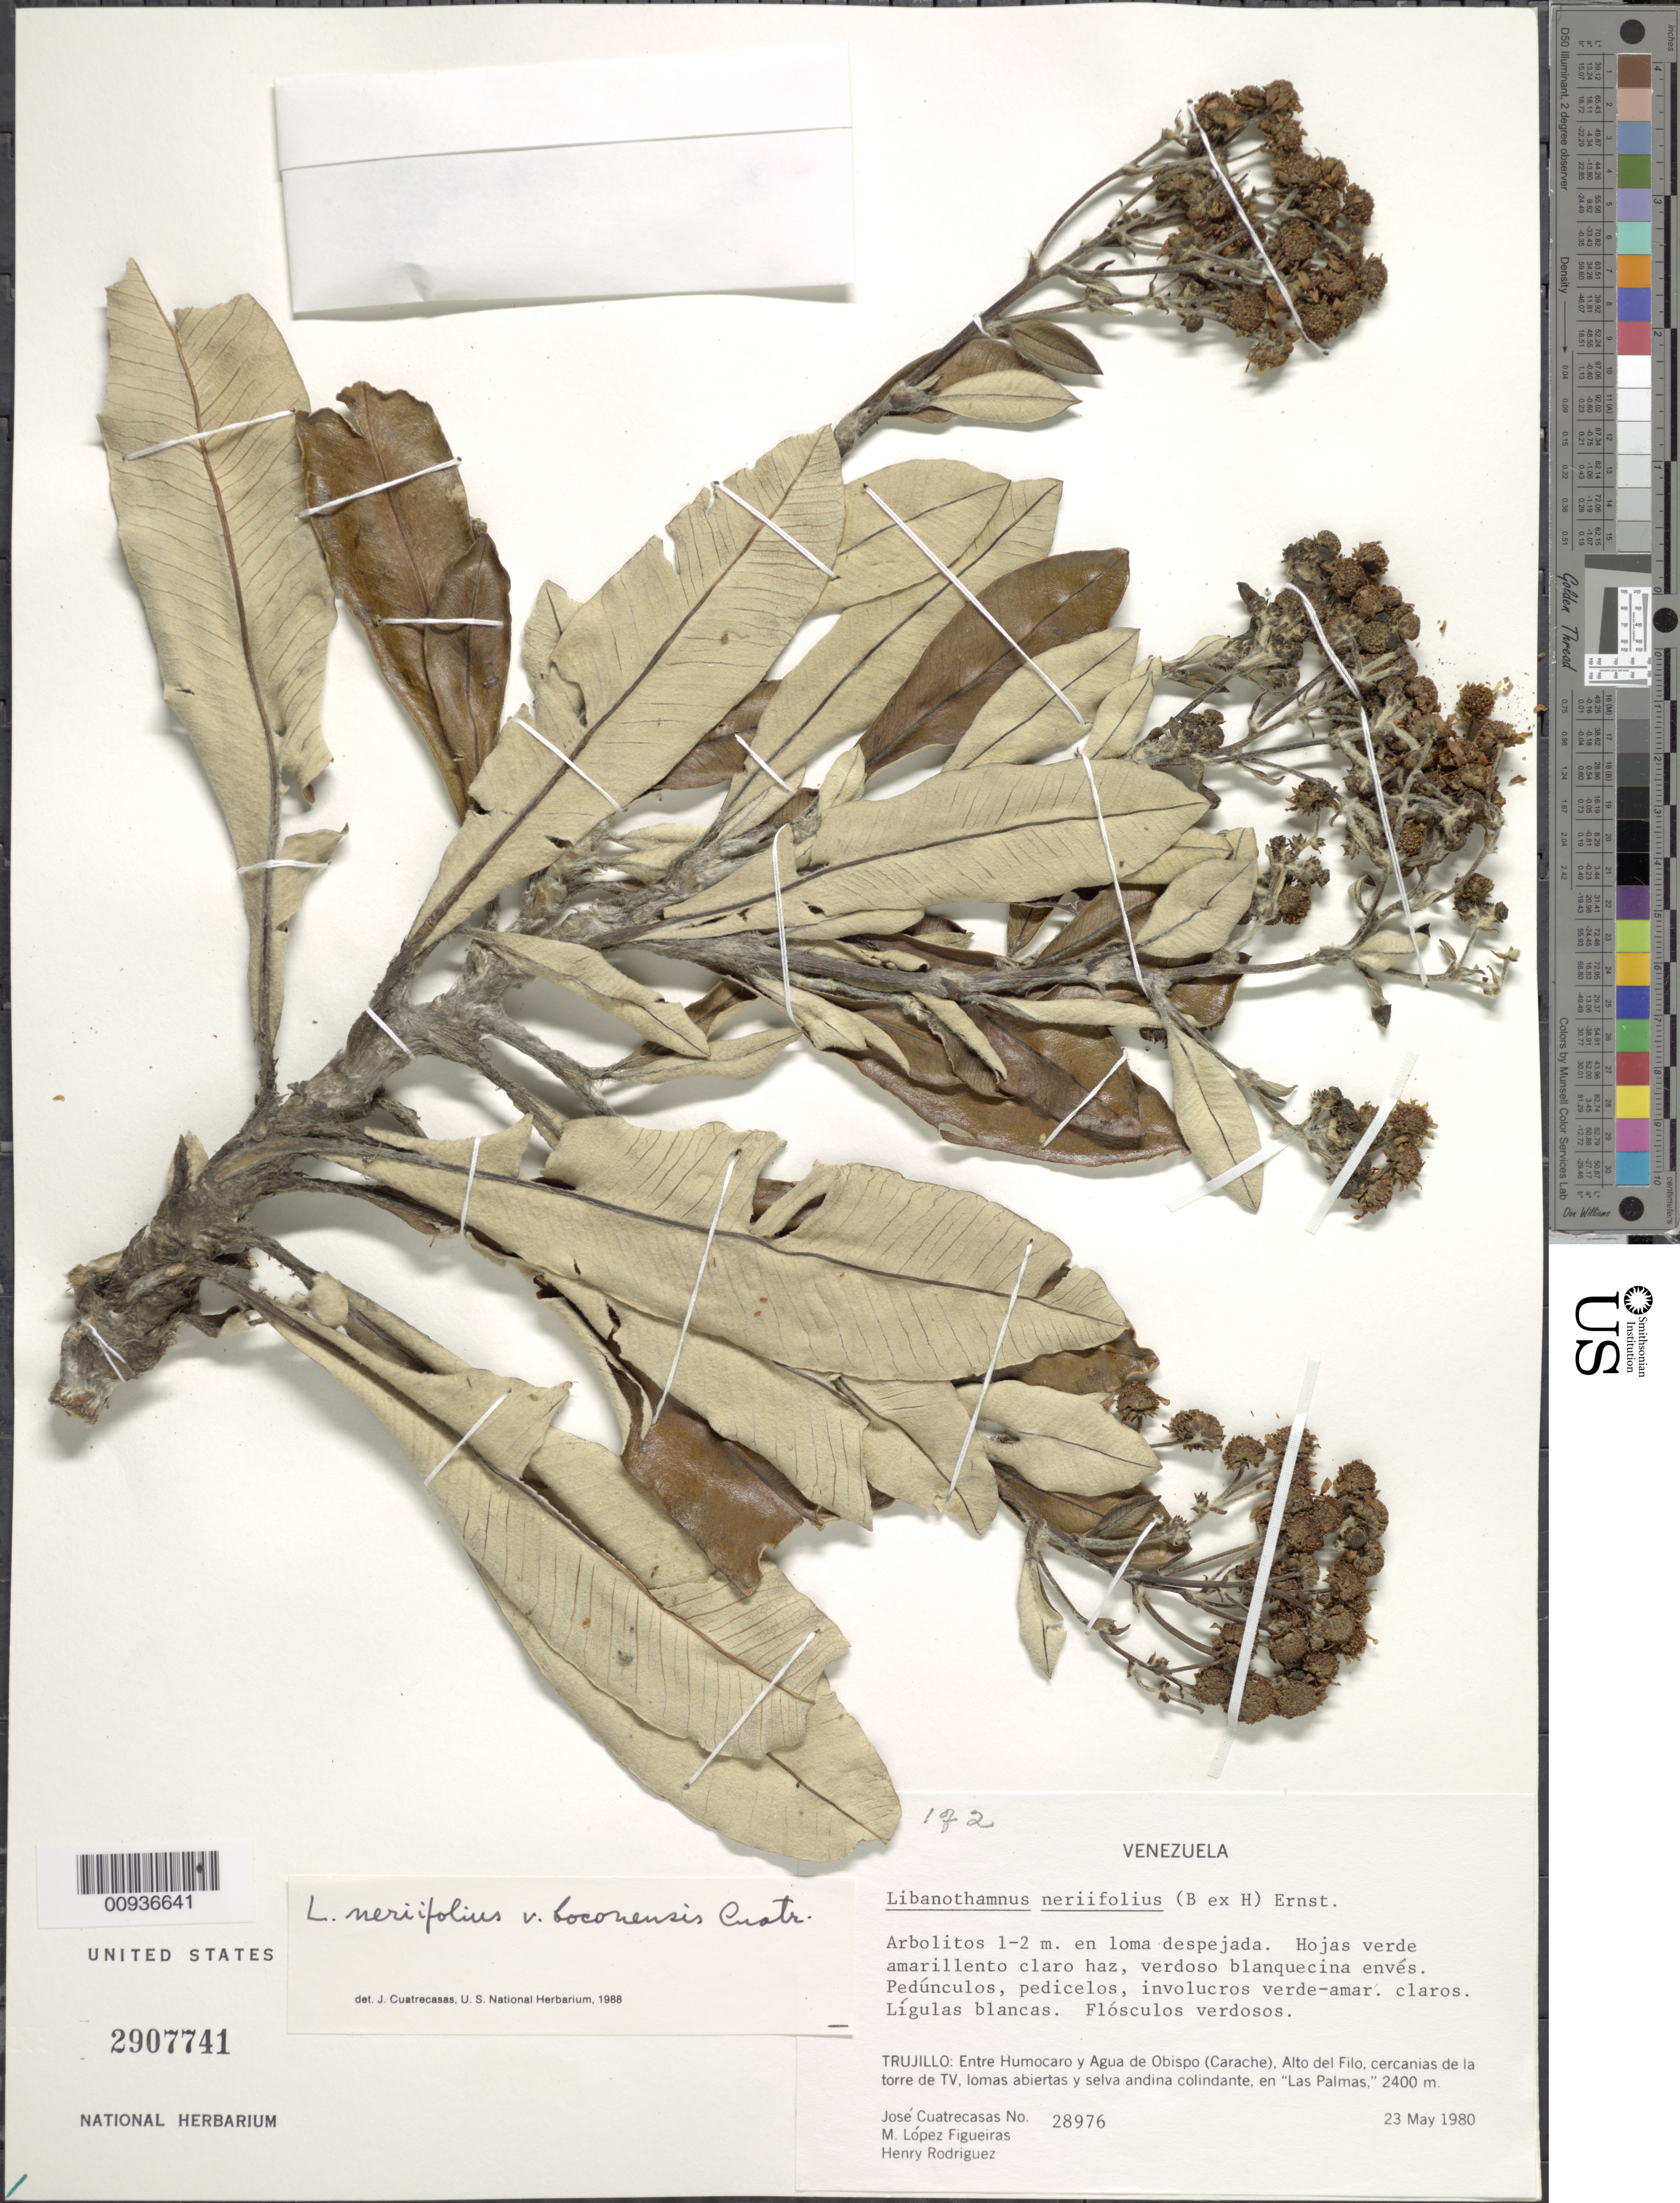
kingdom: Plantae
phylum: Tracheophyta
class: Magnoliopsida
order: Asterales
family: Asteraceae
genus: Libanothamnus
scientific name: Libanothamnus neriifolius var. boconensis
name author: Cuatrec.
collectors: J. Cuatrecasas, M. López Figueiras & H. A. Rodriguez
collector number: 28976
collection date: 1980-05-23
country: Venezuela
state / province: Lara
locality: Entre Humocaro y Agua de Obispo (Carache), cerca del Alto del Filo.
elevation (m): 2400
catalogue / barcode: US 2907741